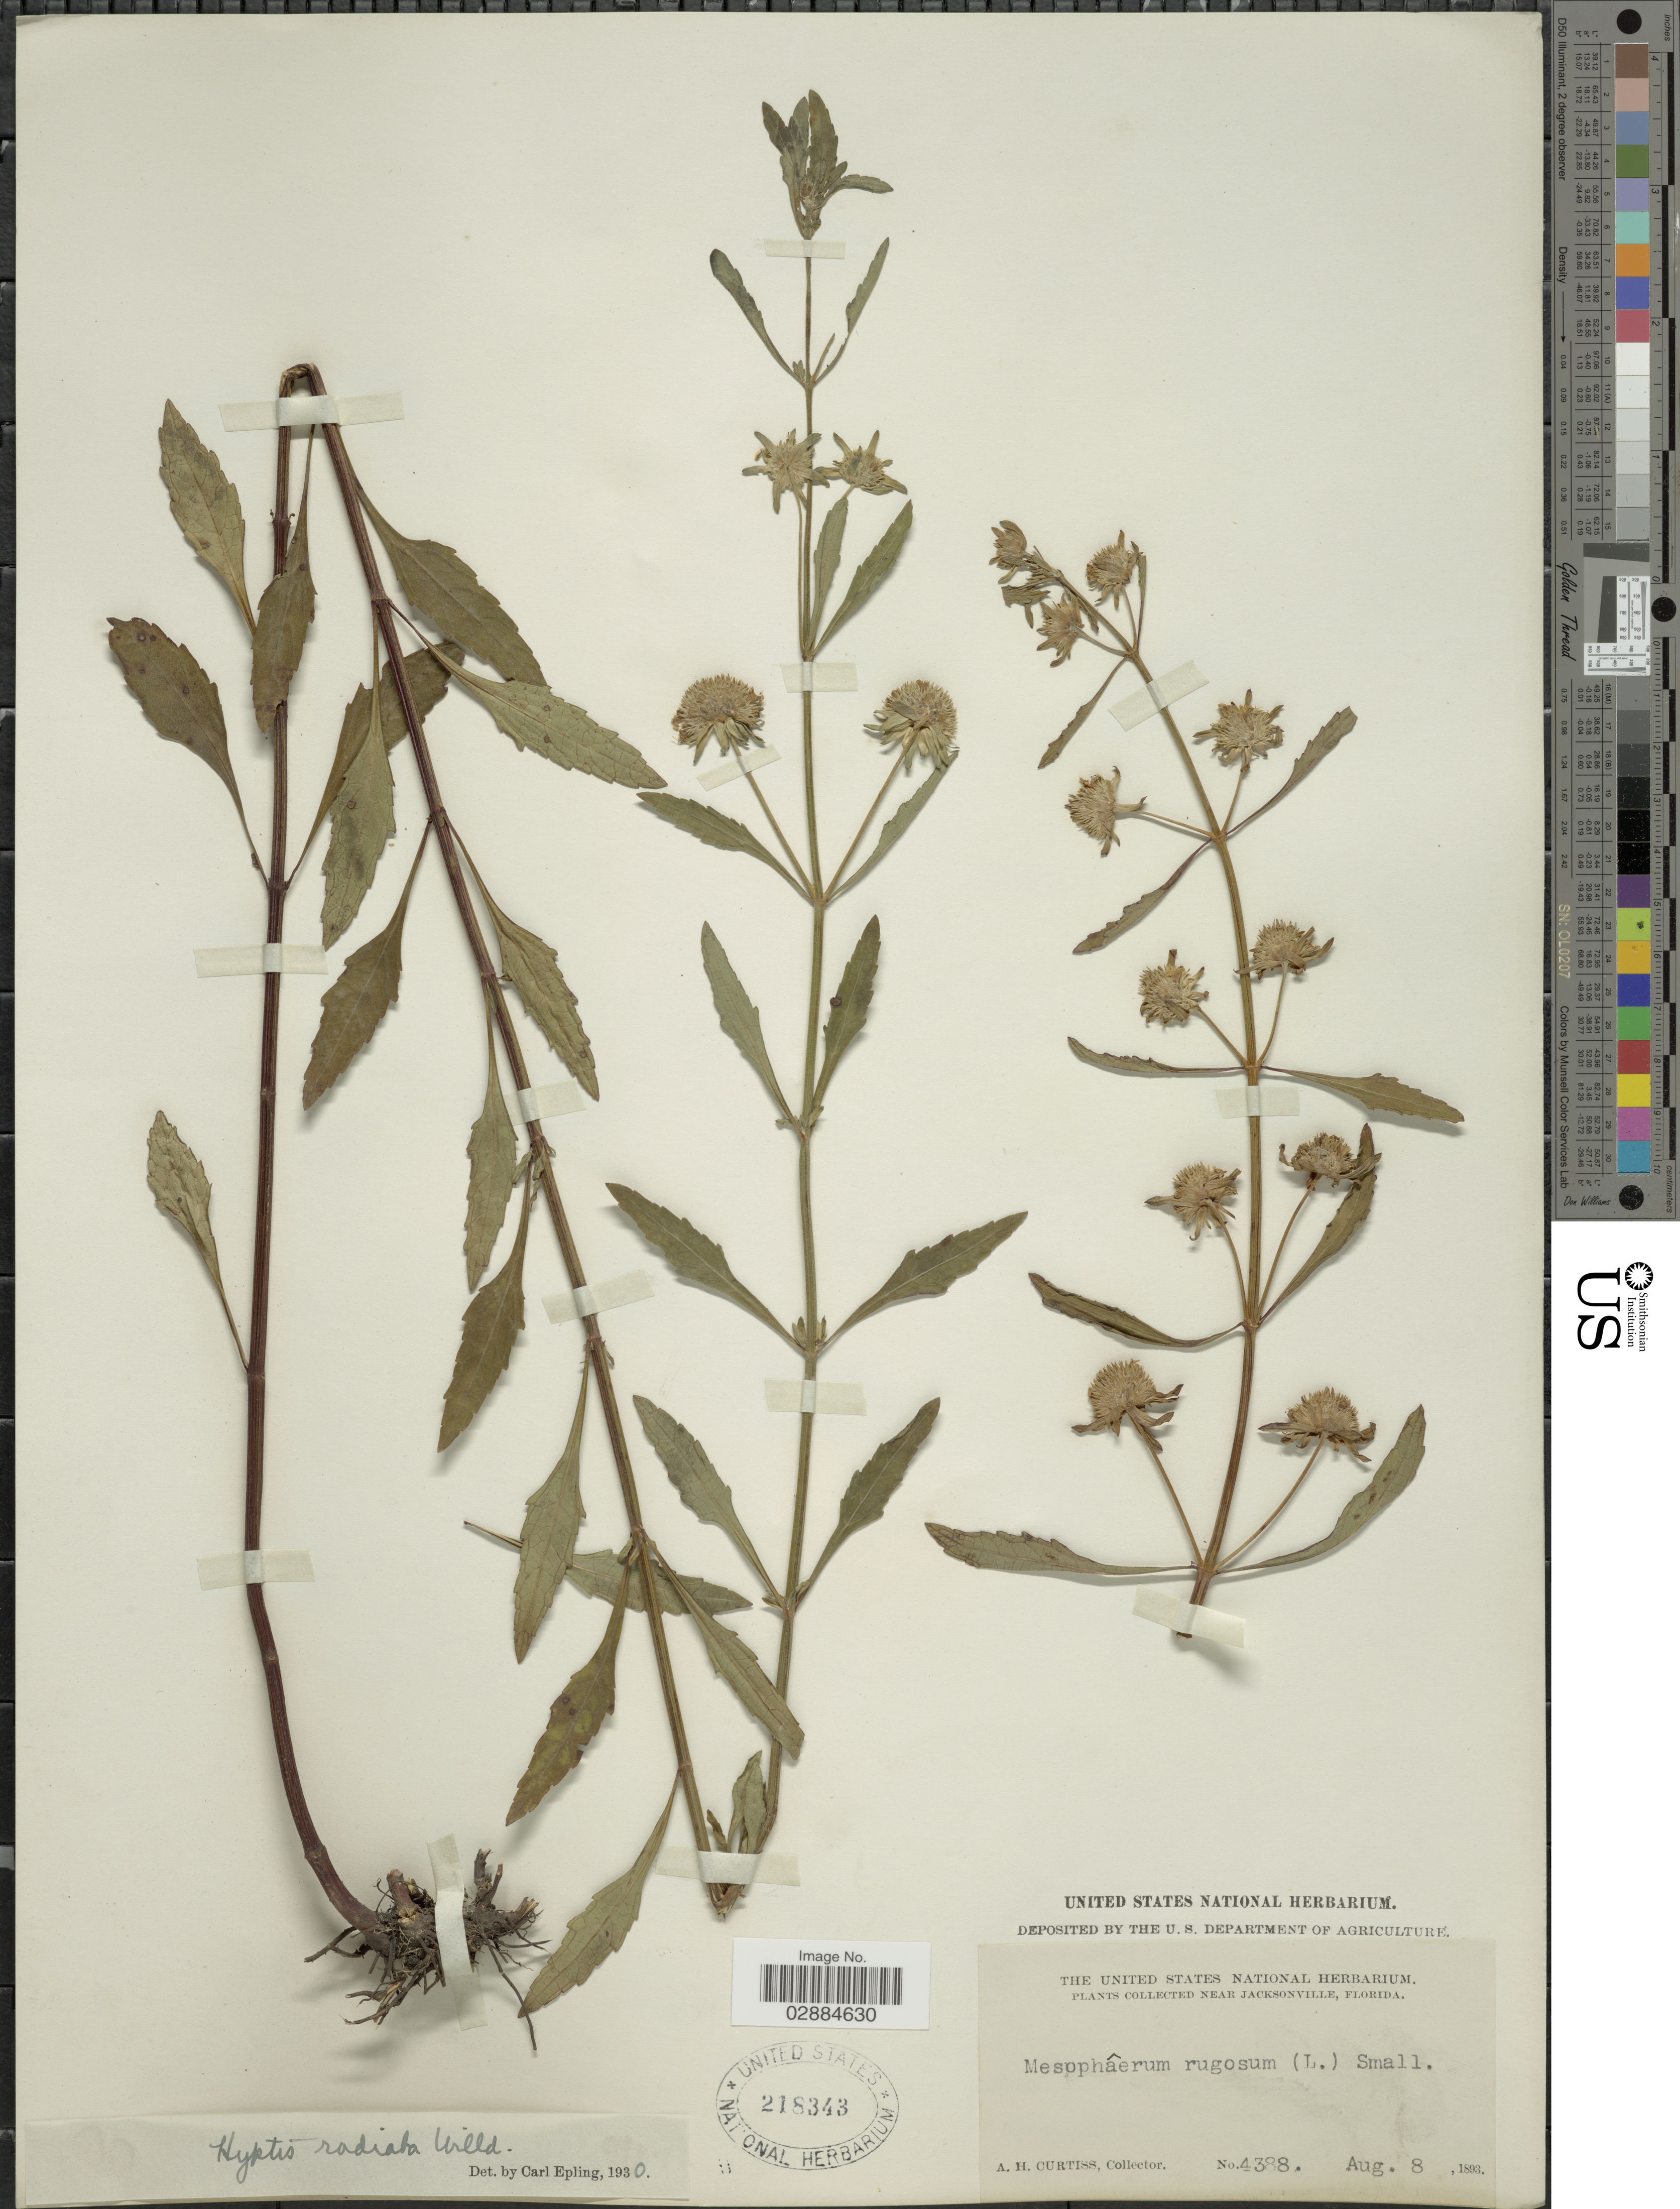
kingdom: Plantae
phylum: Tracheophyta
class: Magnoliopsida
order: Lamiales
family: Lamiaceae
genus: Hyptis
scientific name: Hyptis radiata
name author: Kunth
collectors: A. H. Curtiss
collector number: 4388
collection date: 1893-08-08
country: United States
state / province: Florida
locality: Near Jacksonville.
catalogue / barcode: US 218343